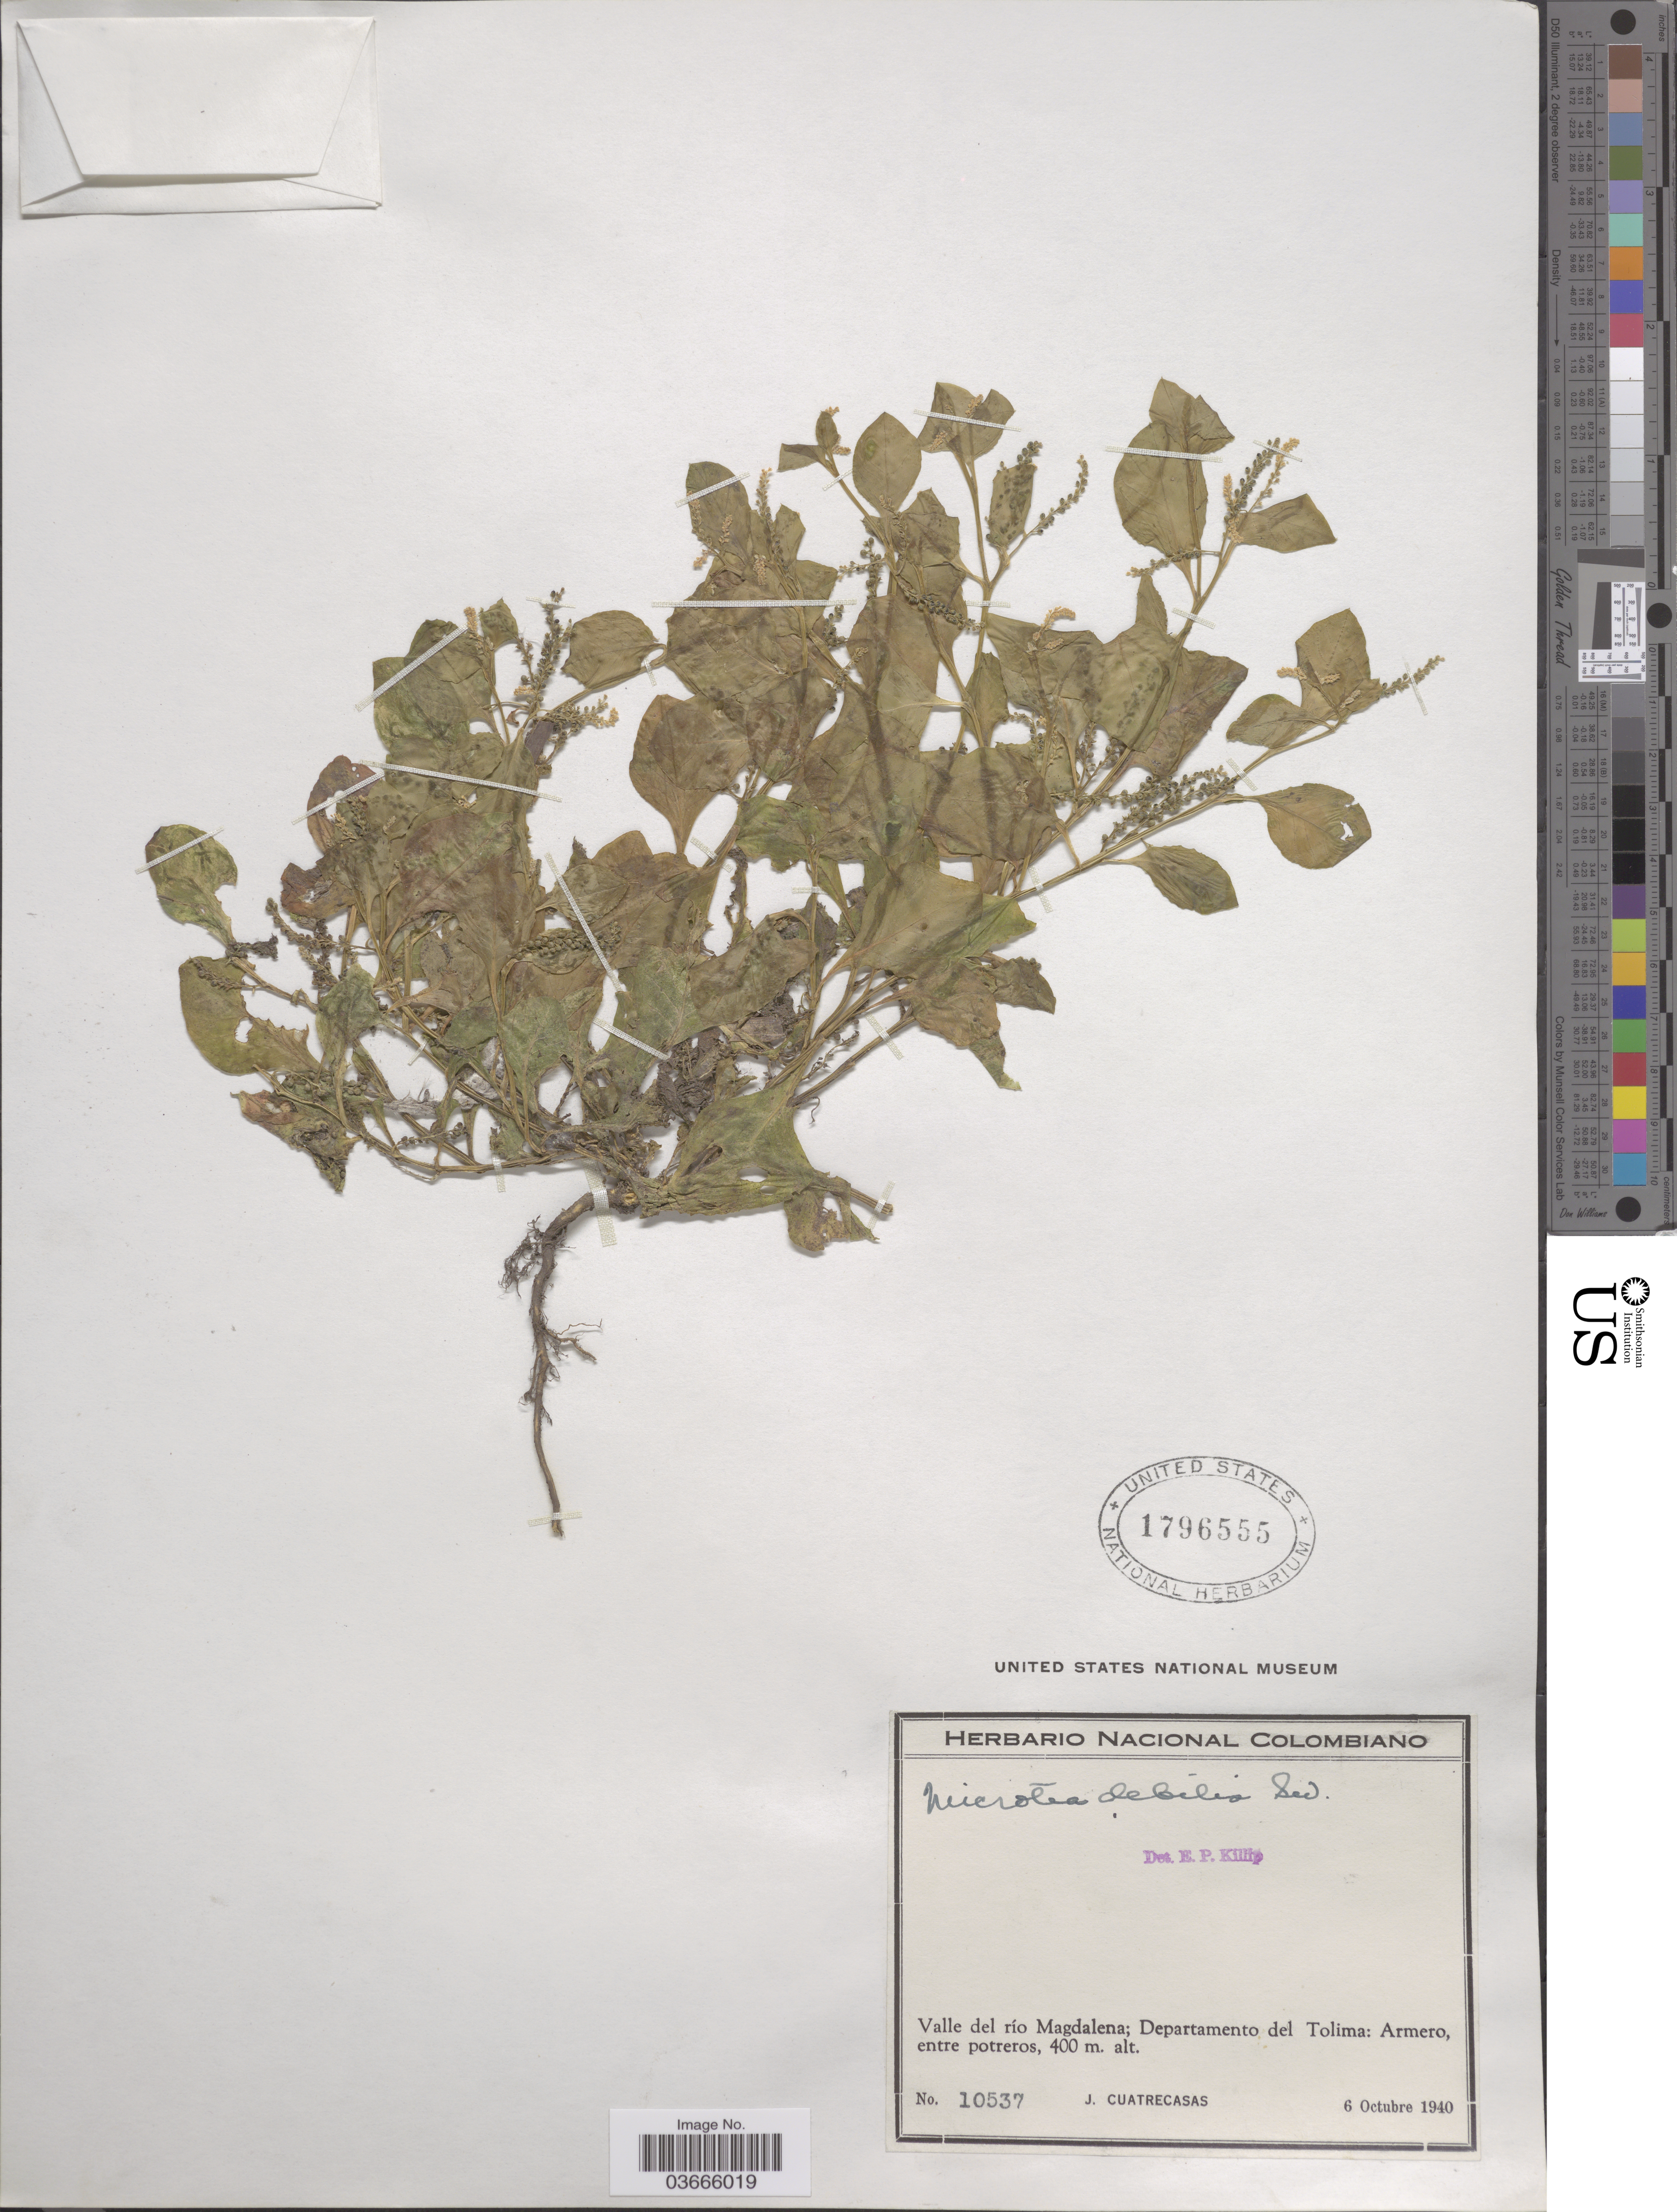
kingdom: Plantae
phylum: Tracheophyta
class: Magnoliopsida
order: Caryophyllales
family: Microteaceae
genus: Microtea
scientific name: Microtea debilis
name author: Sw.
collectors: J. Cuatrecasas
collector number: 10537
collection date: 1940-10-06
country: Colombia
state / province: Tolima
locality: Valle del río Magdalena; Departamento de Tolima: Armero, entre portreros.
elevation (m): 400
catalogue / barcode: US 1796555